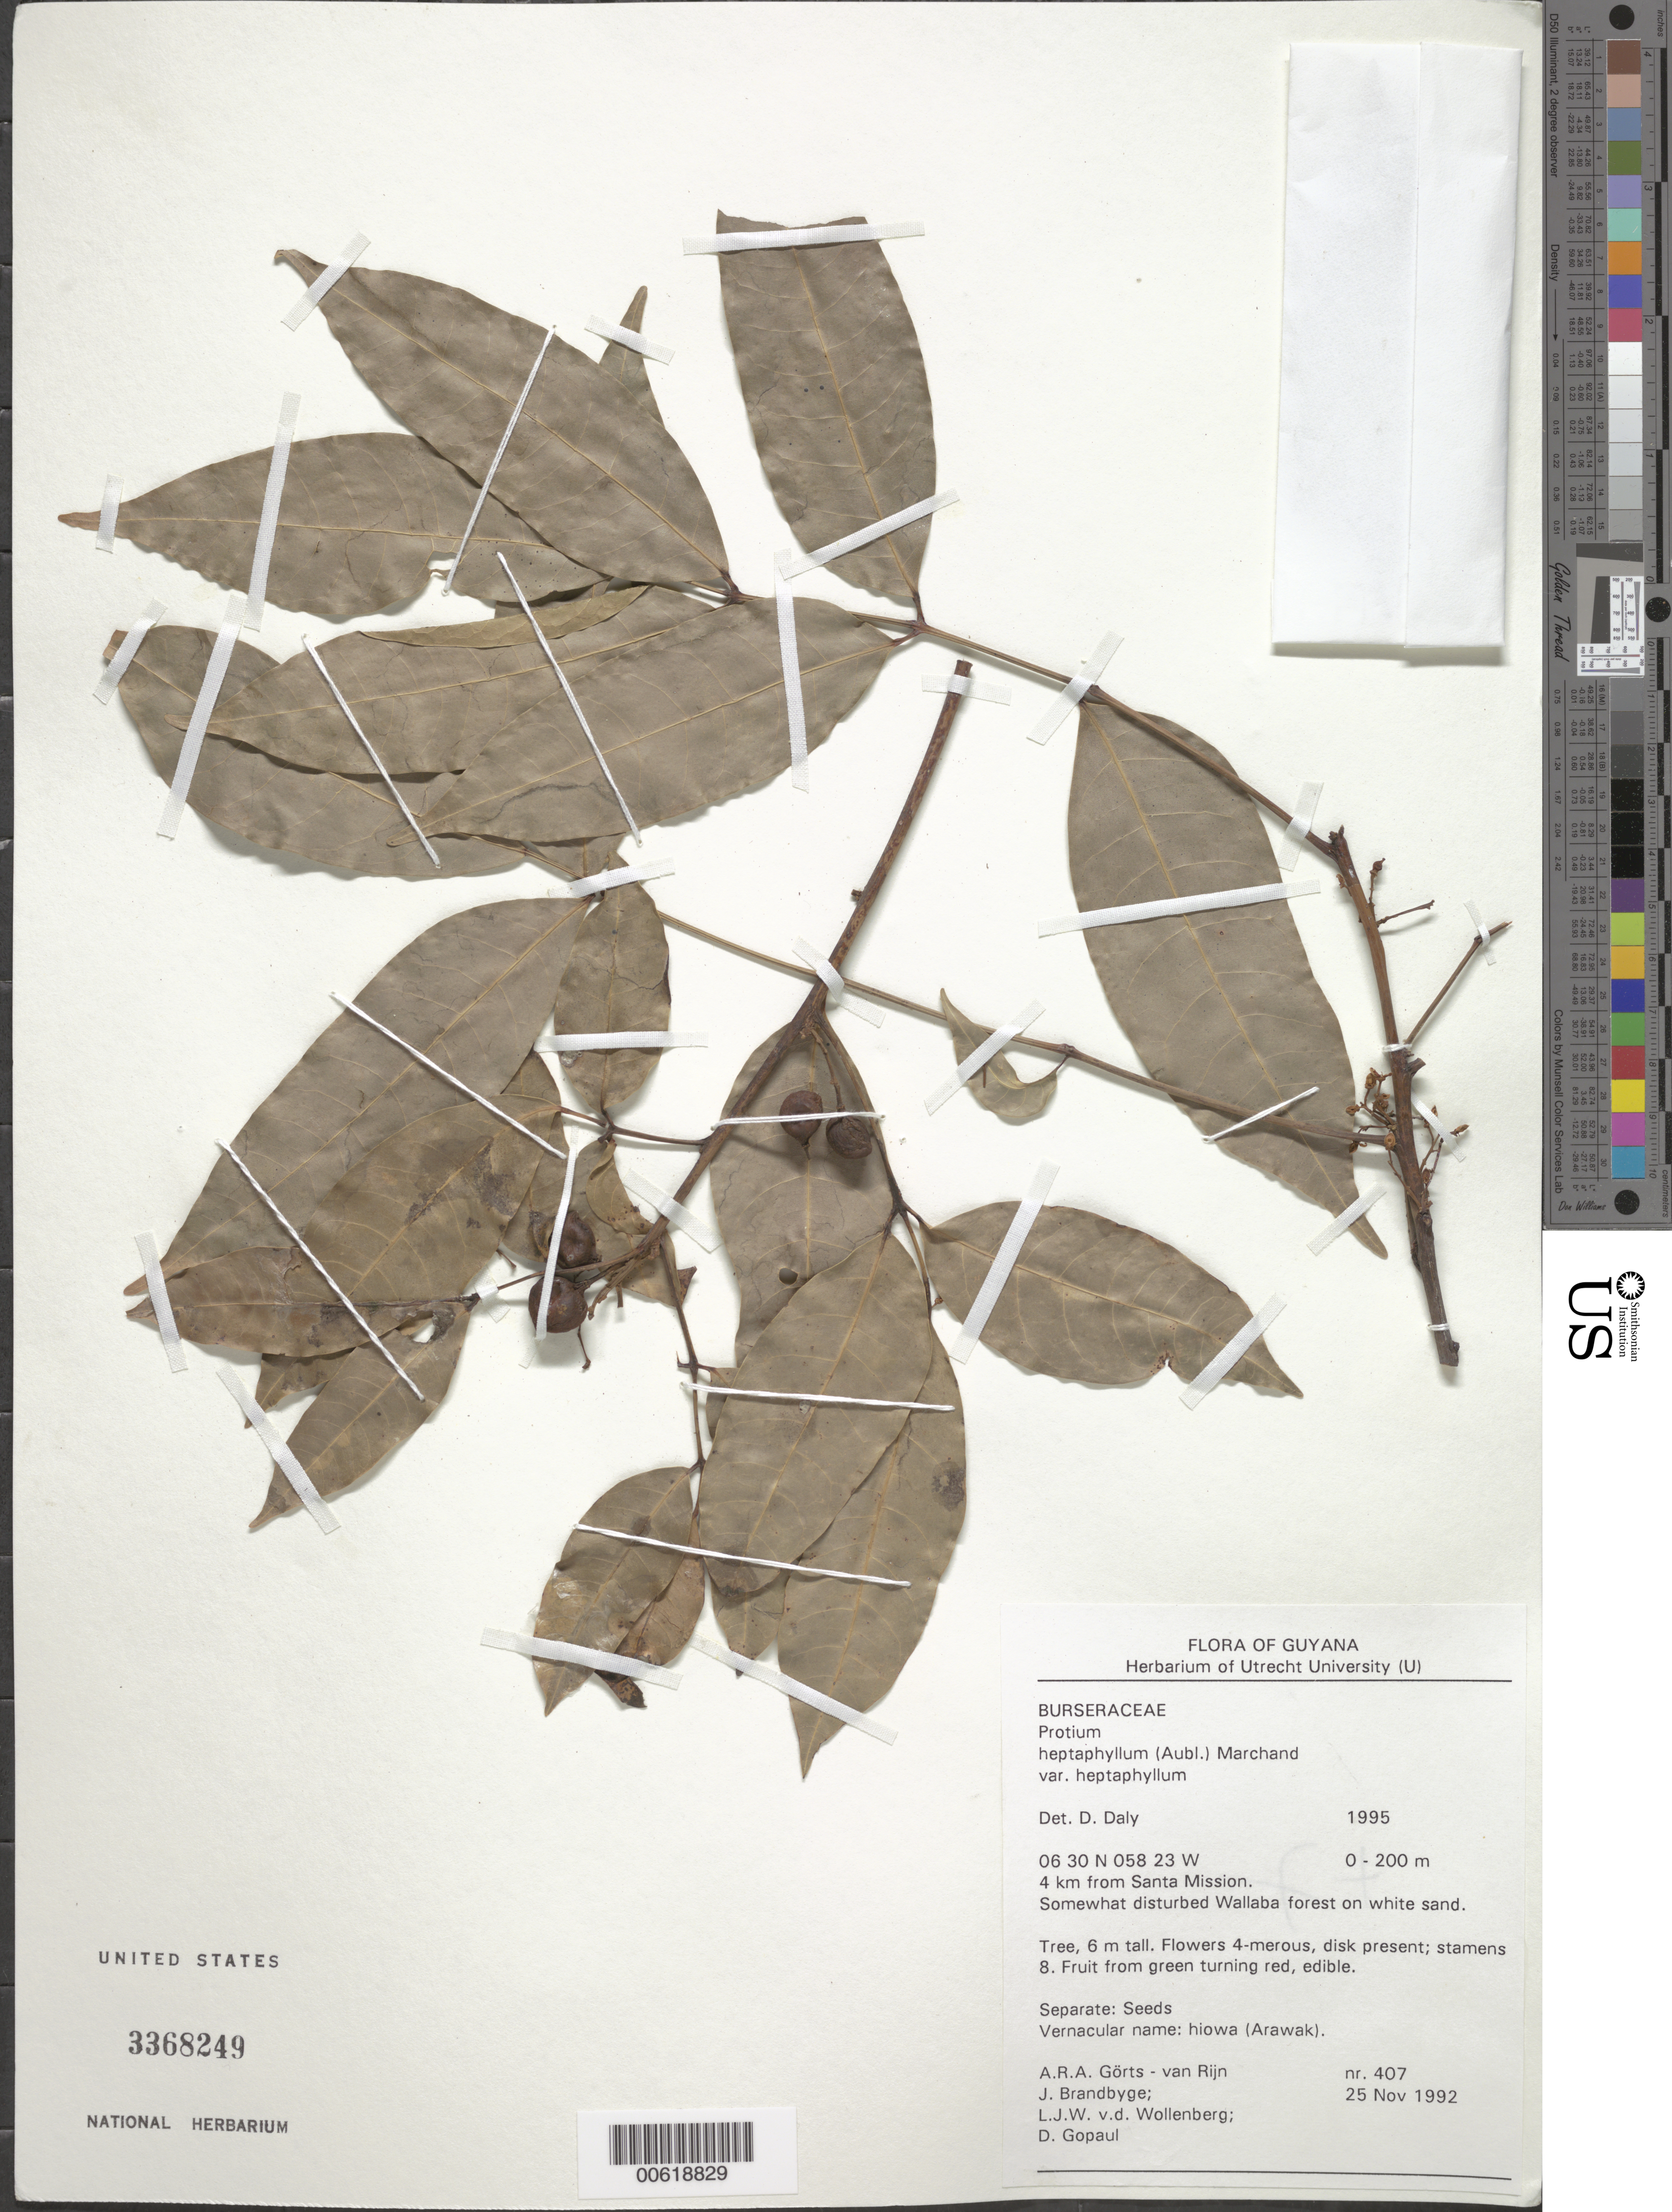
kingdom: Plantae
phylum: Tracheophyta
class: Magnoliopsida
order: Sapindales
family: Burseraceae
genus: Protium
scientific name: Protium heptaphyllum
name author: (Aubl.) Marchand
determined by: Daly, D. C.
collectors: A. .R. A. Görts-van Rijn, J. Brandbyge, L. van der Wollenberg & D. Gopaul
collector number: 407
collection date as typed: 25-Nov-92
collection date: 1992-11-25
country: Guyana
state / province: Demerara-Mahaica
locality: Santa Mission, 4 km from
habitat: Somewhat disturbed Wallaba forest on white sand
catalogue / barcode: US 3368249